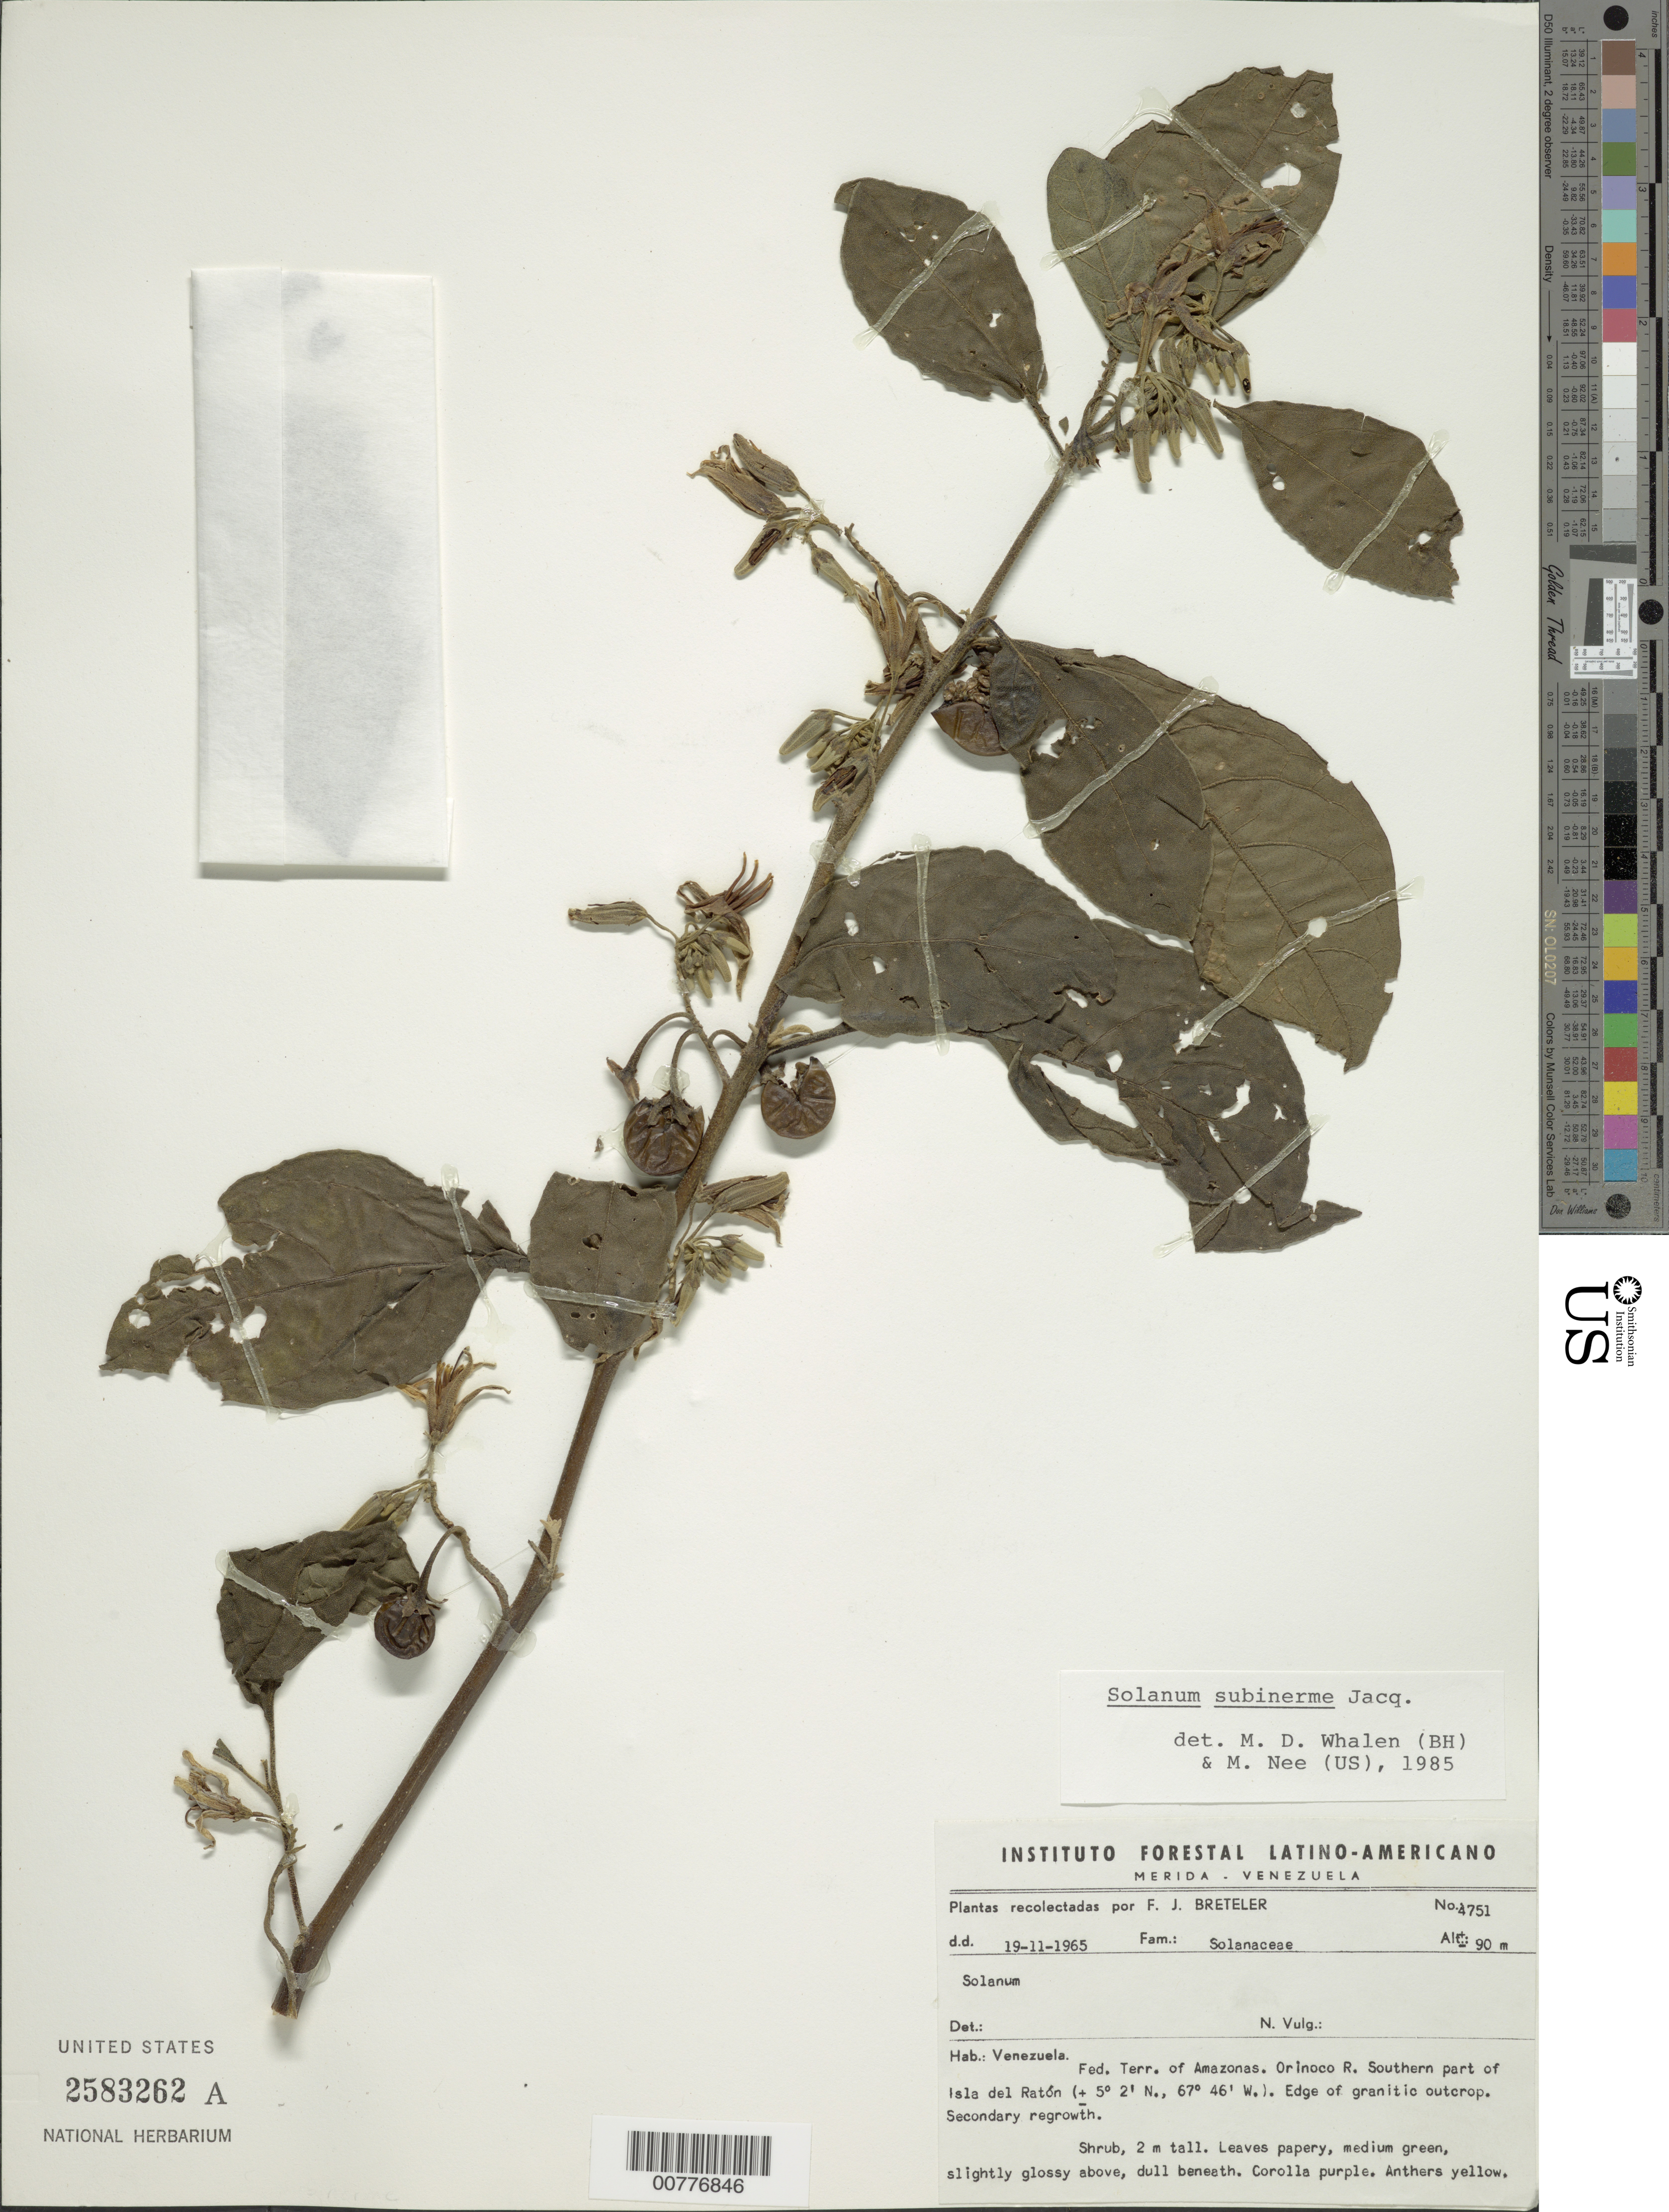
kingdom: Plantae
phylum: Tracheophyta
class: Magnoliopsida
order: Solanales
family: Solanaceae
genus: Solanum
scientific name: Solanum subinerme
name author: Jacq.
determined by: Whalen, M. D.; Nee, M. H.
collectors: F. J. Breteler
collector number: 4751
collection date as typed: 11 Nov 1965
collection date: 1965-11-11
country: Venezuela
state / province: Amazonas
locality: Orinoco R., southern part of Isla del Ratón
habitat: Edge of granitic outcrop; secondary regrowth.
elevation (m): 90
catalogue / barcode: US 2583262A